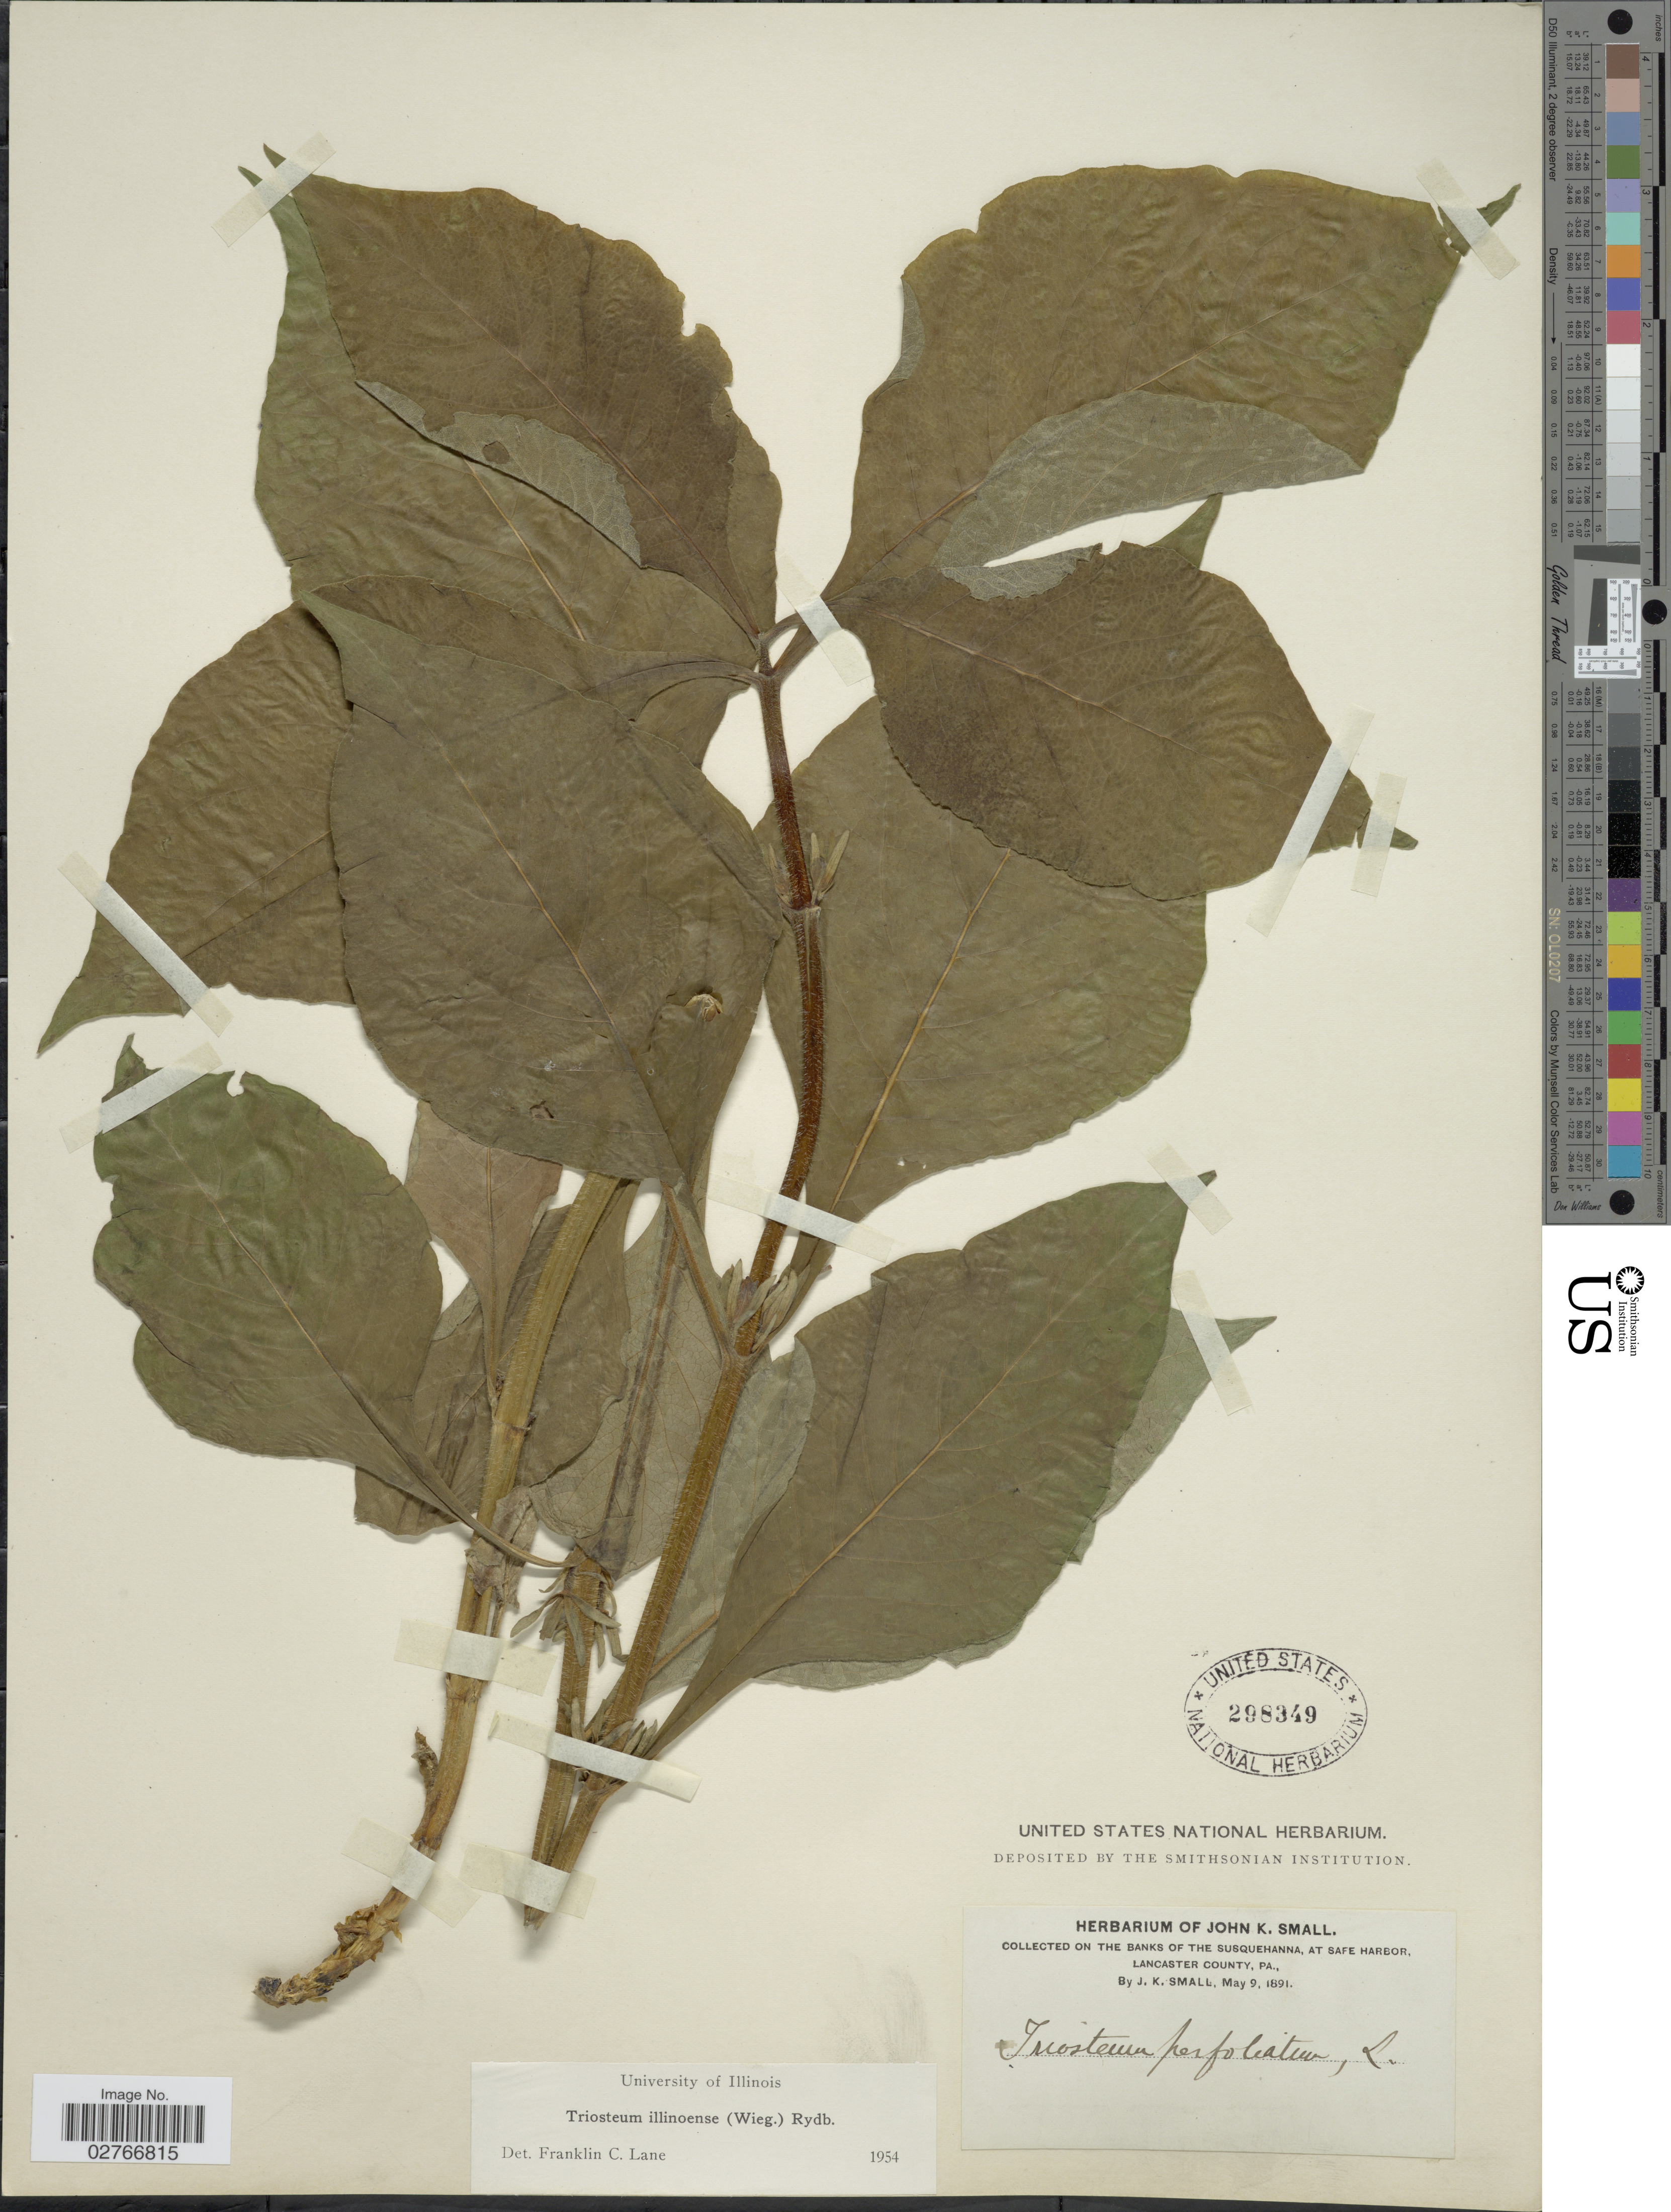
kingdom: Plantae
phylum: Tracheophyta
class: Magnoliopsida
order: Dipsacales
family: Caprifoliaceae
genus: Triosteum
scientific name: Triosteum illinoense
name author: (Wiegand) Rydb.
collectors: J. K. Small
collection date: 1891-05-09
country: United States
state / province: Pennsylvania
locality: On the banks of the Susquehanna, at safe harbor, Lancaster County.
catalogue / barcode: US 298349